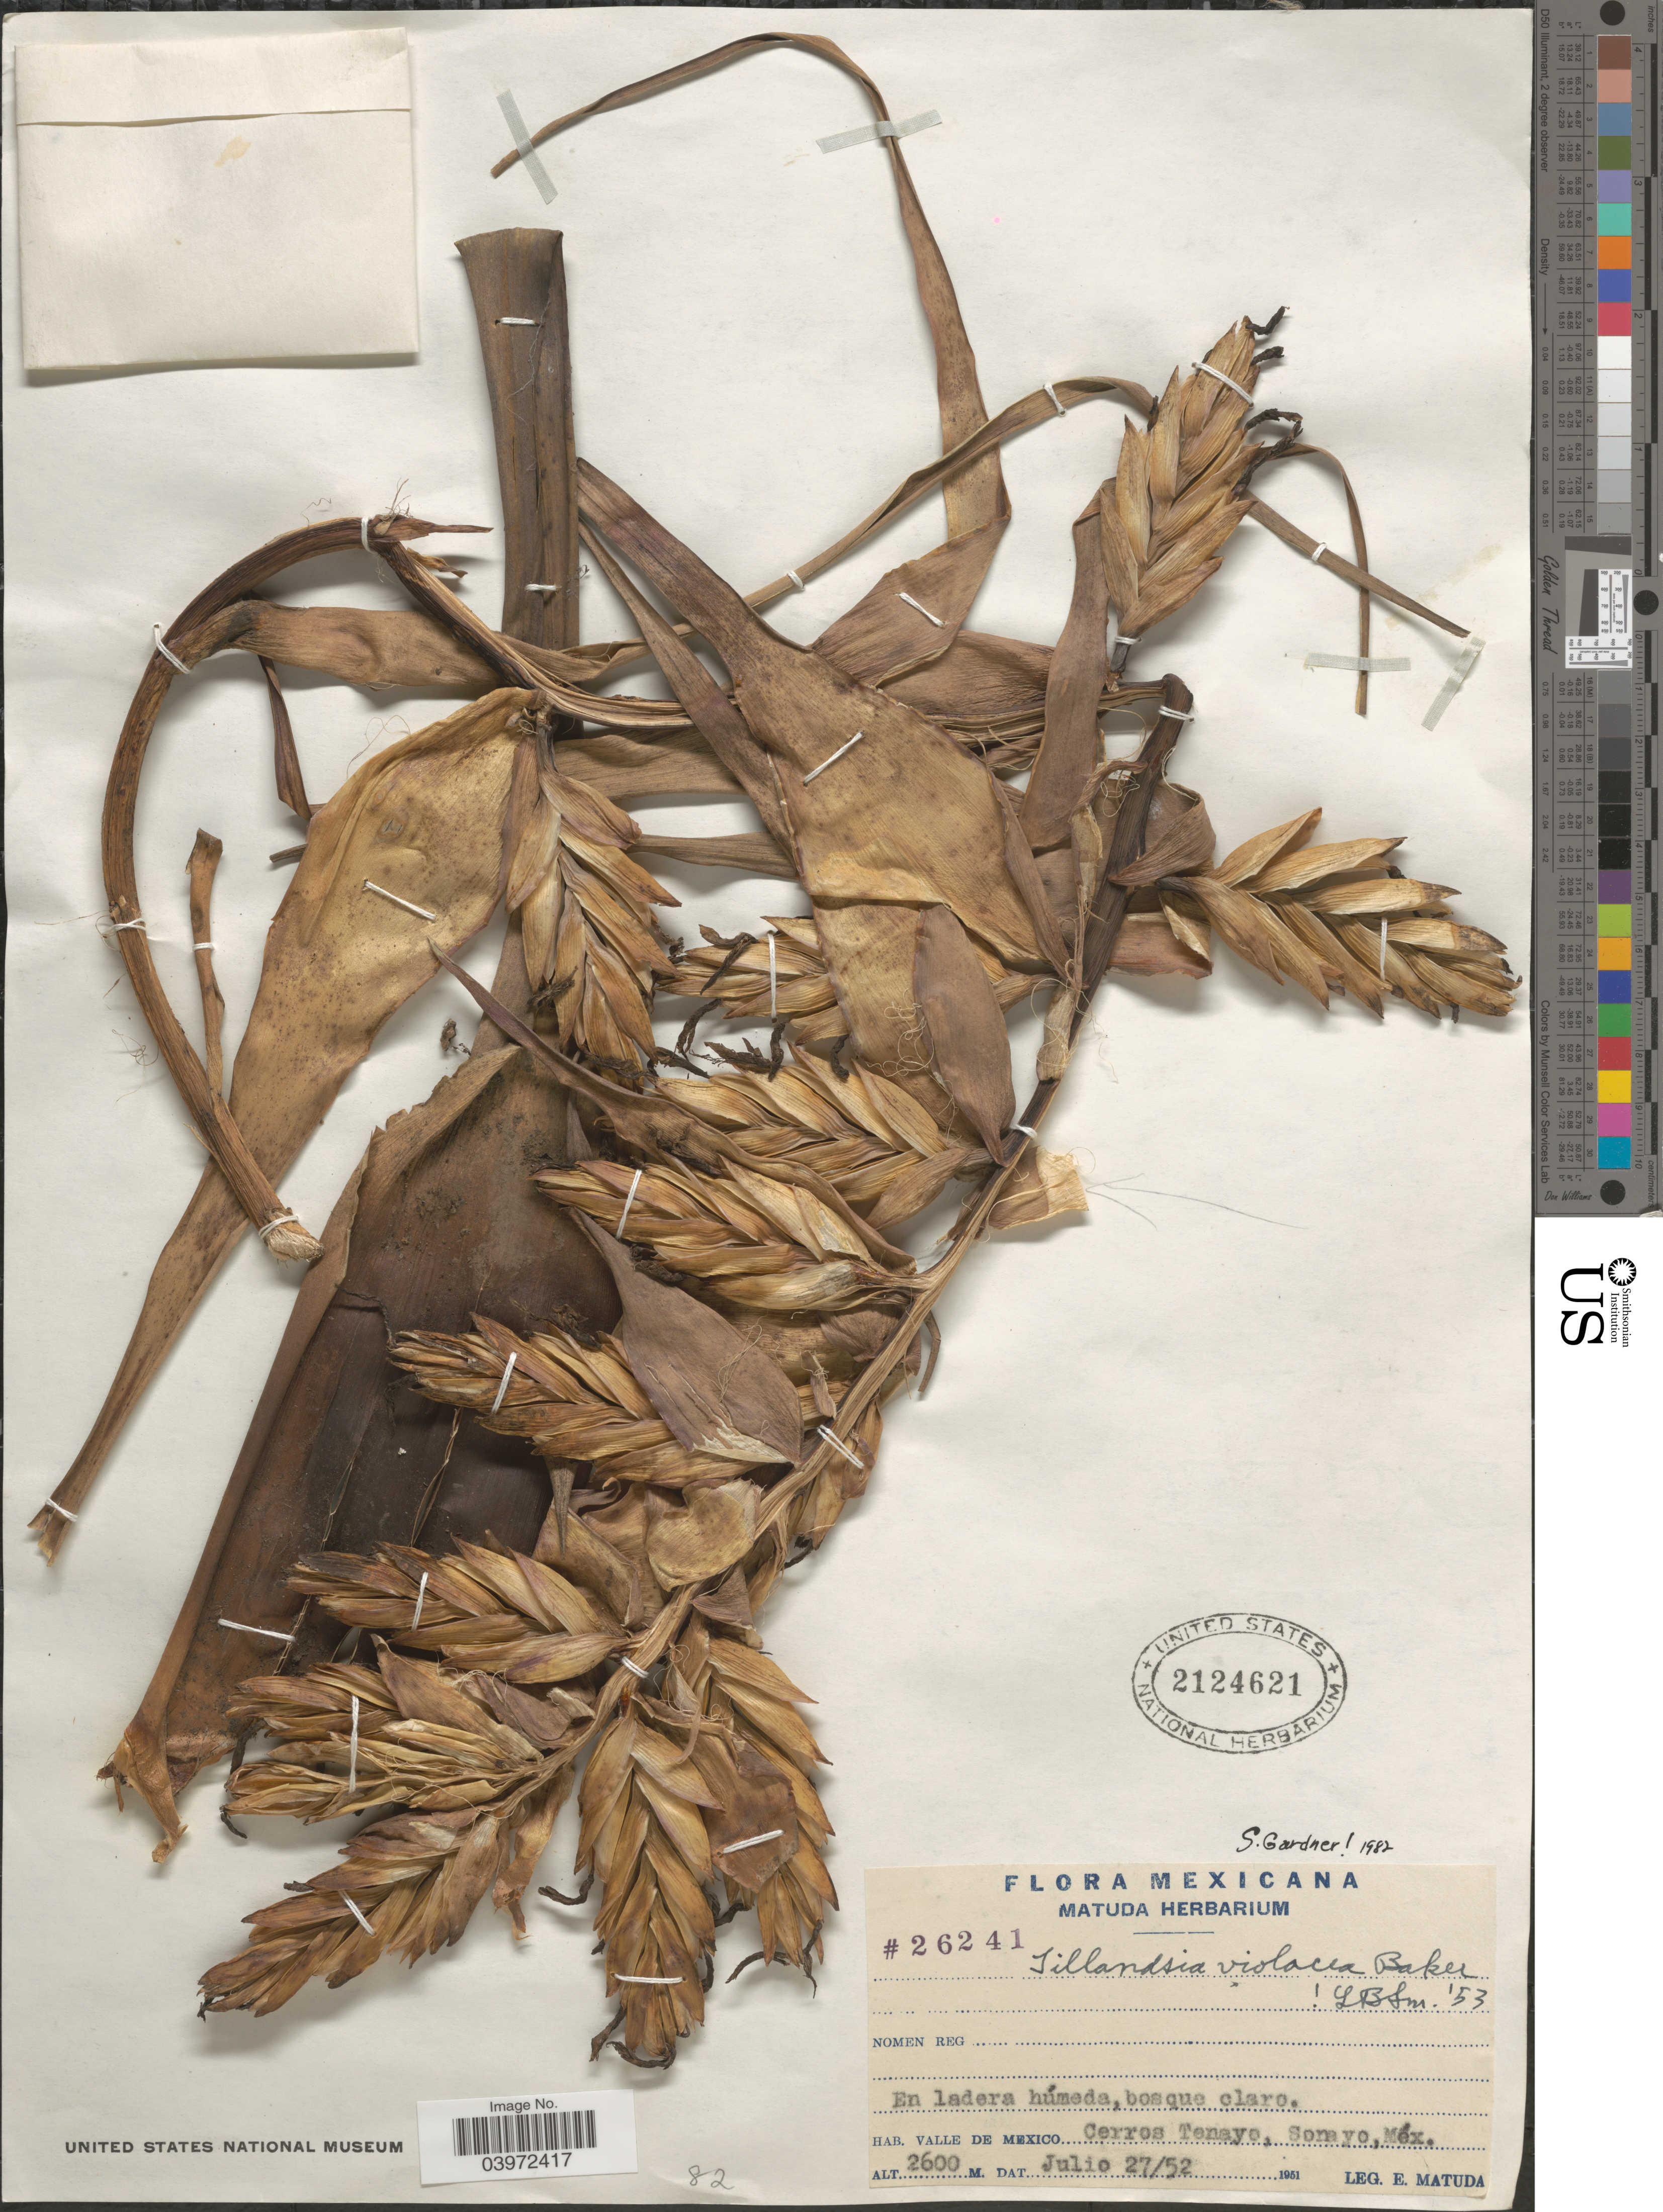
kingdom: Plantae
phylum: Tracheophyta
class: Liliopsida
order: Poales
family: Bromeliaceae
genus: Tillandsia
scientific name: Tillandsia violacea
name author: Klotzsch ex Beer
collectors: E. Matuda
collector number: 26241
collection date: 1952-07-27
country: Mexico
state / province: México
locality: En ladera húmeda, bosque claro. Valle de Mexico Cerros Tenayo, Sonayo, Méx.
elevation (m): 2600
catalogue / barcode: US 2124621